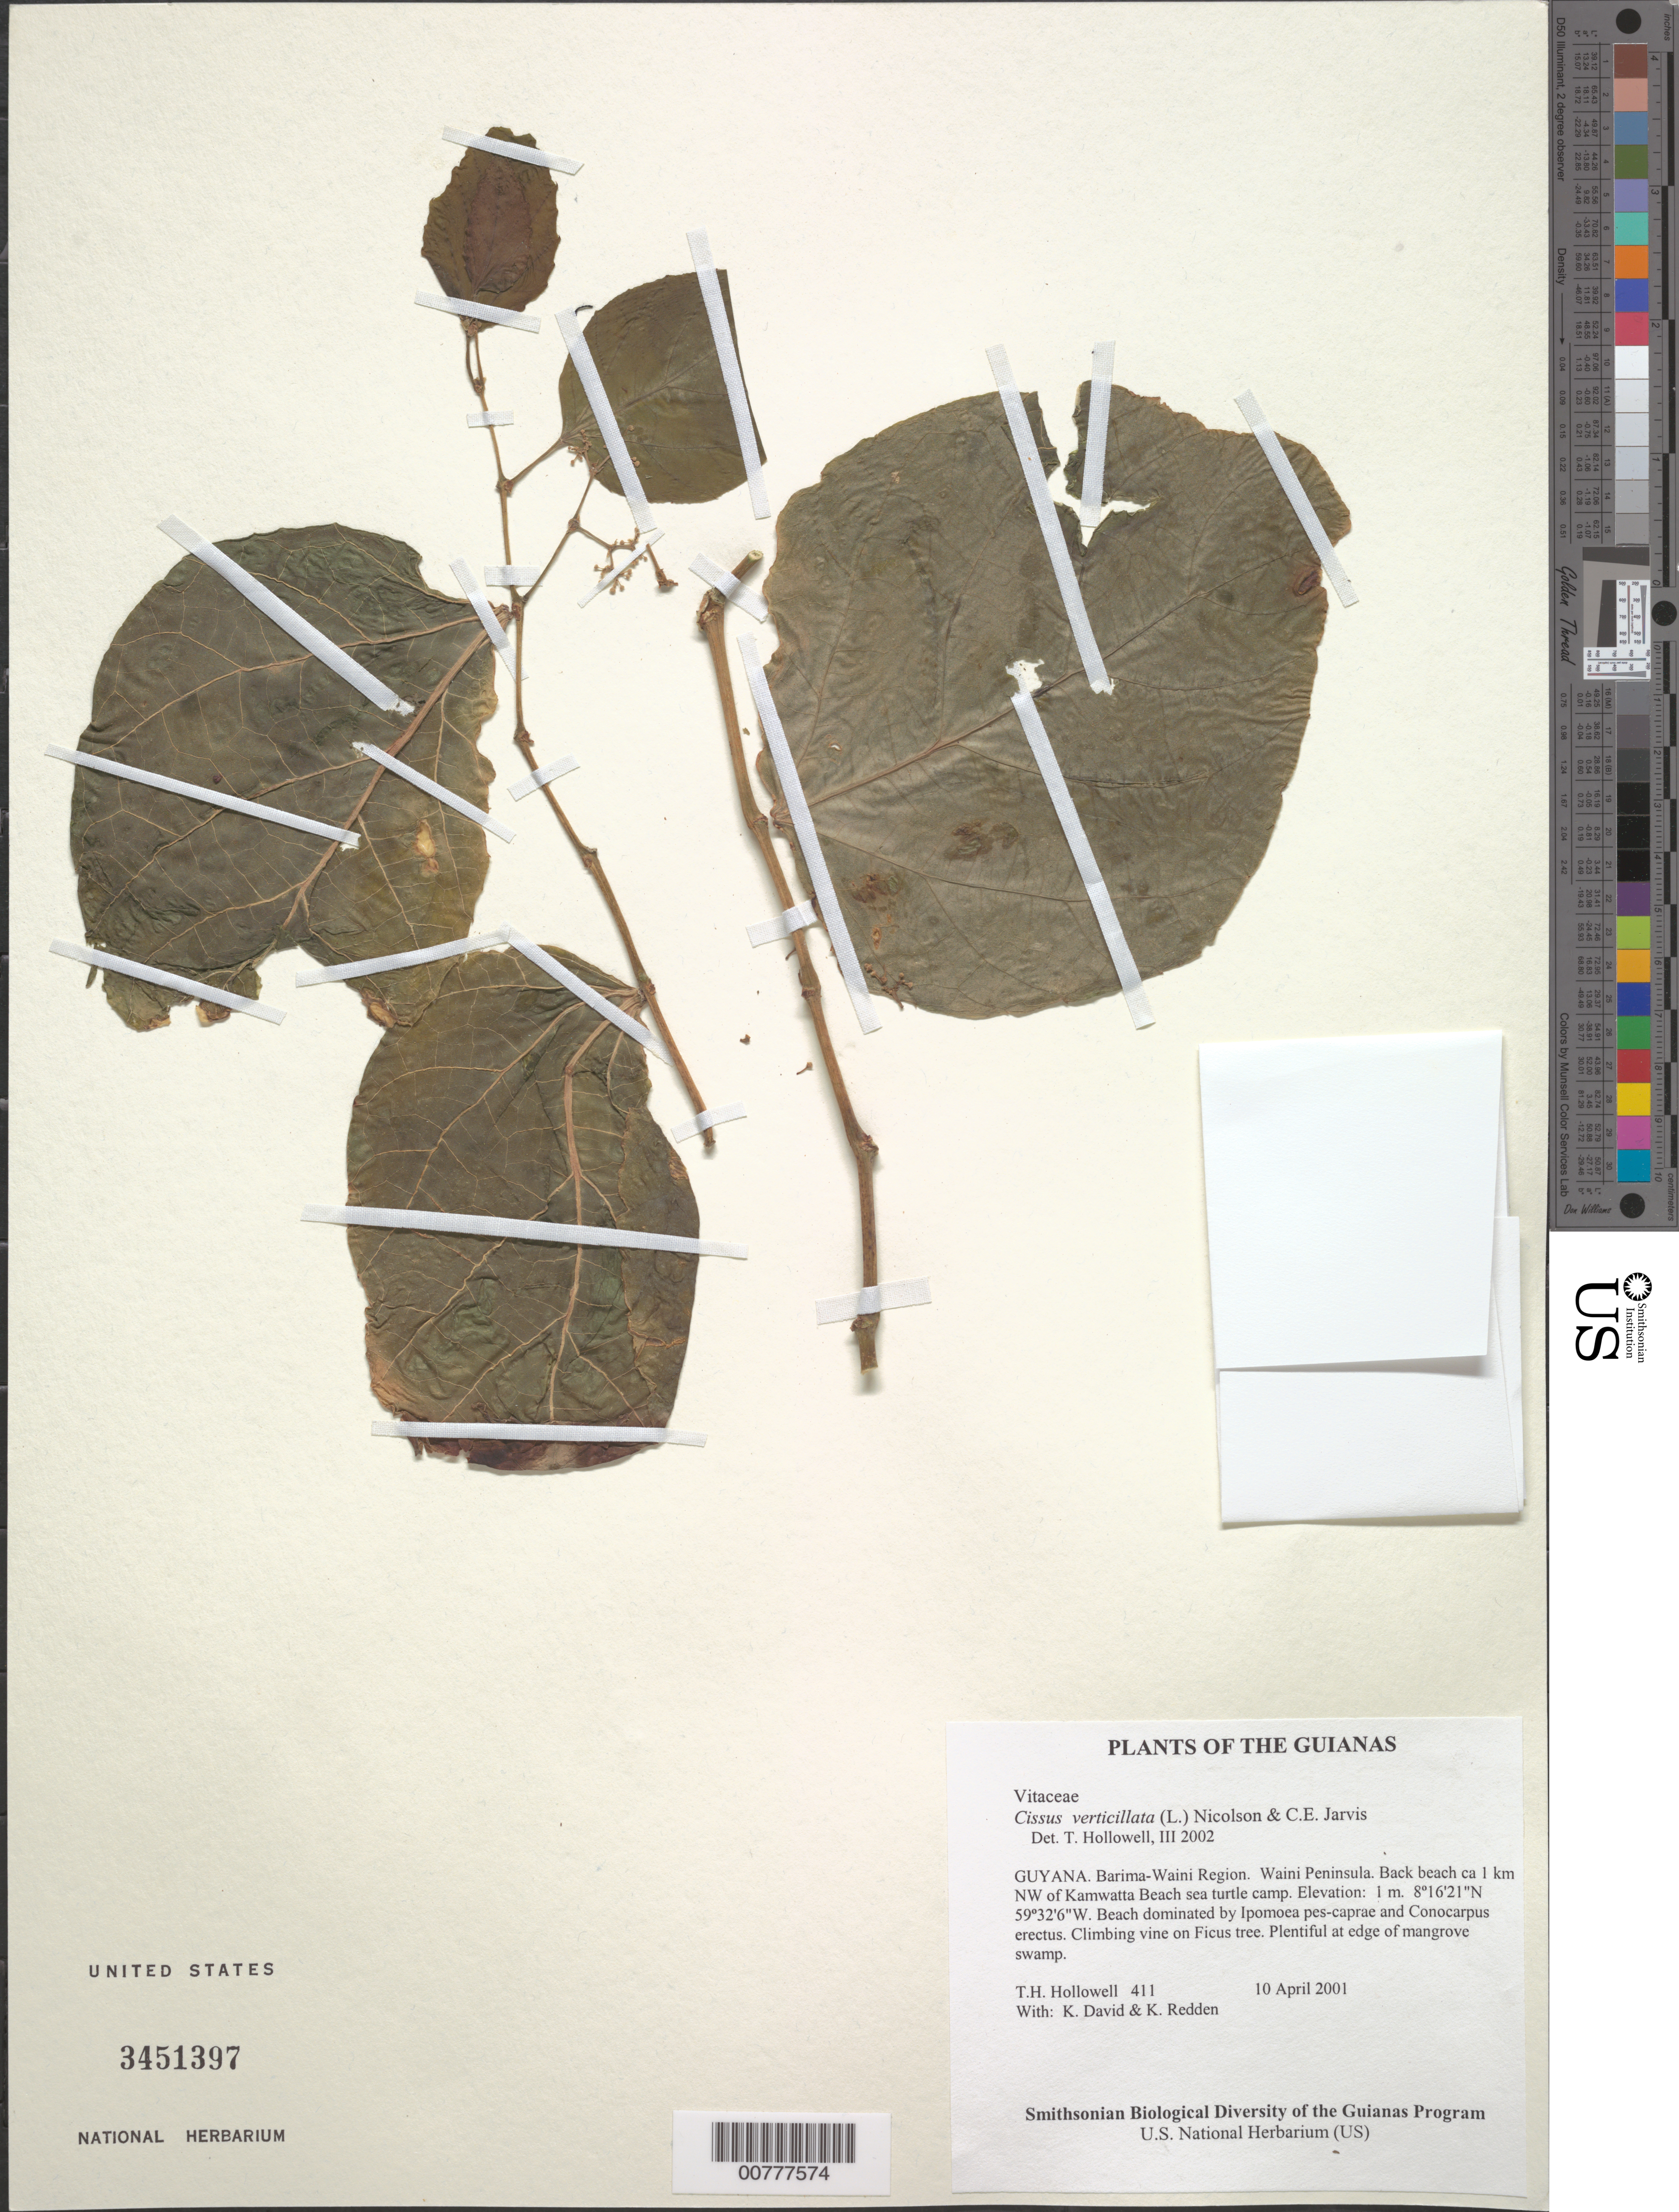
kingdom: Plantae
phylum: Tracheophyta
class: Magnoliopsida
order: Vitales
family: Vitaceae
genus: Cissus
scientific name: Cissus verticillata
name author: (L.) Nicolson & C.E. Jarvis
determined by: Hollowell, T. H., (BOT), Smithsonian Institution - National Museum of Natural History (UNITED STATES)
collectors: T. Hollowell, K. David & K. M. Redden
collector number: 411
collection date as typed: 10 April 2001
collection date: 2001-04-10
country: Guyana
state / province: Barima-Waini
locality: Waini Peninsula. Back beach ca 1 km NW of Kamwatta Beach sea turtle camp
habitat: Beach dominated by Ipomoea pes-caprae and Conocarpus erectus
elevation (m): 1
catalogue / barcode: US 3451397